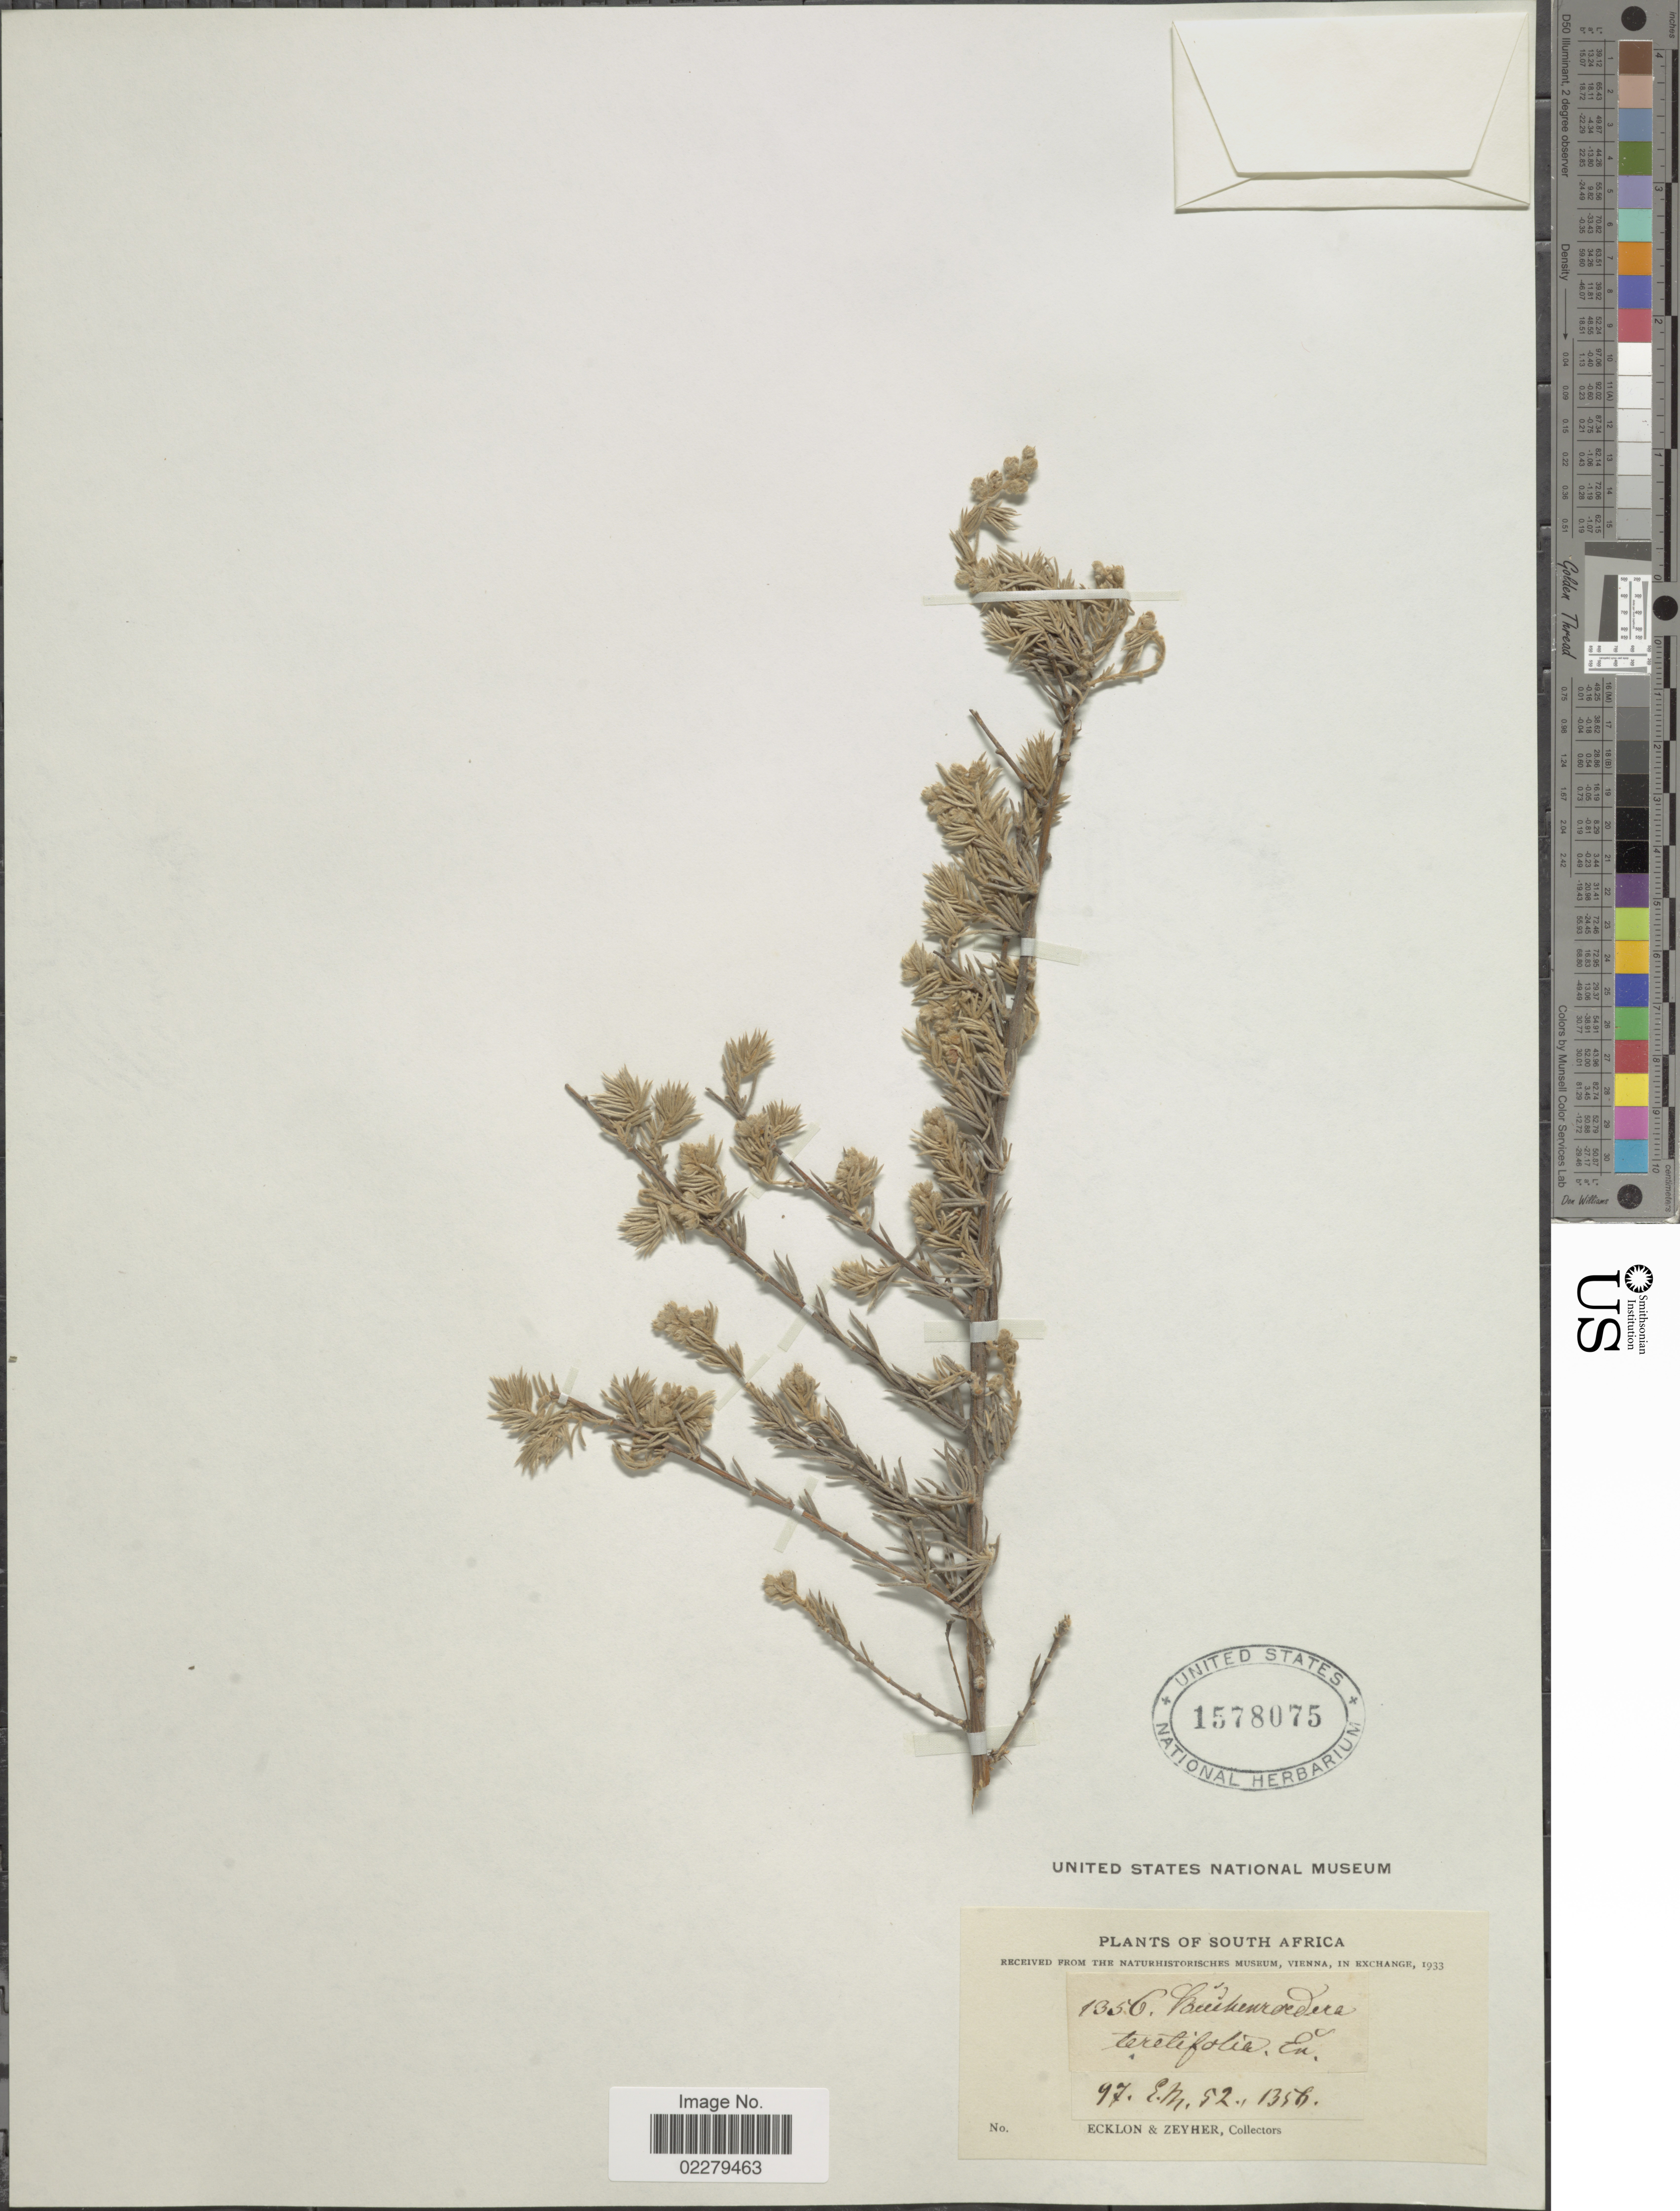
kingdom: Plantae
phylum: Tracheophyta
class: Magnoliopsida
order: Fabales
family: Fabaceae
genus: Aspalathus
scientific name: Aspalathus albens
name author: L.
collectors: -. Ecklon & -. Zeyher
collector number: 1356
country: South Africa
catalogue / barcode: US 1578075